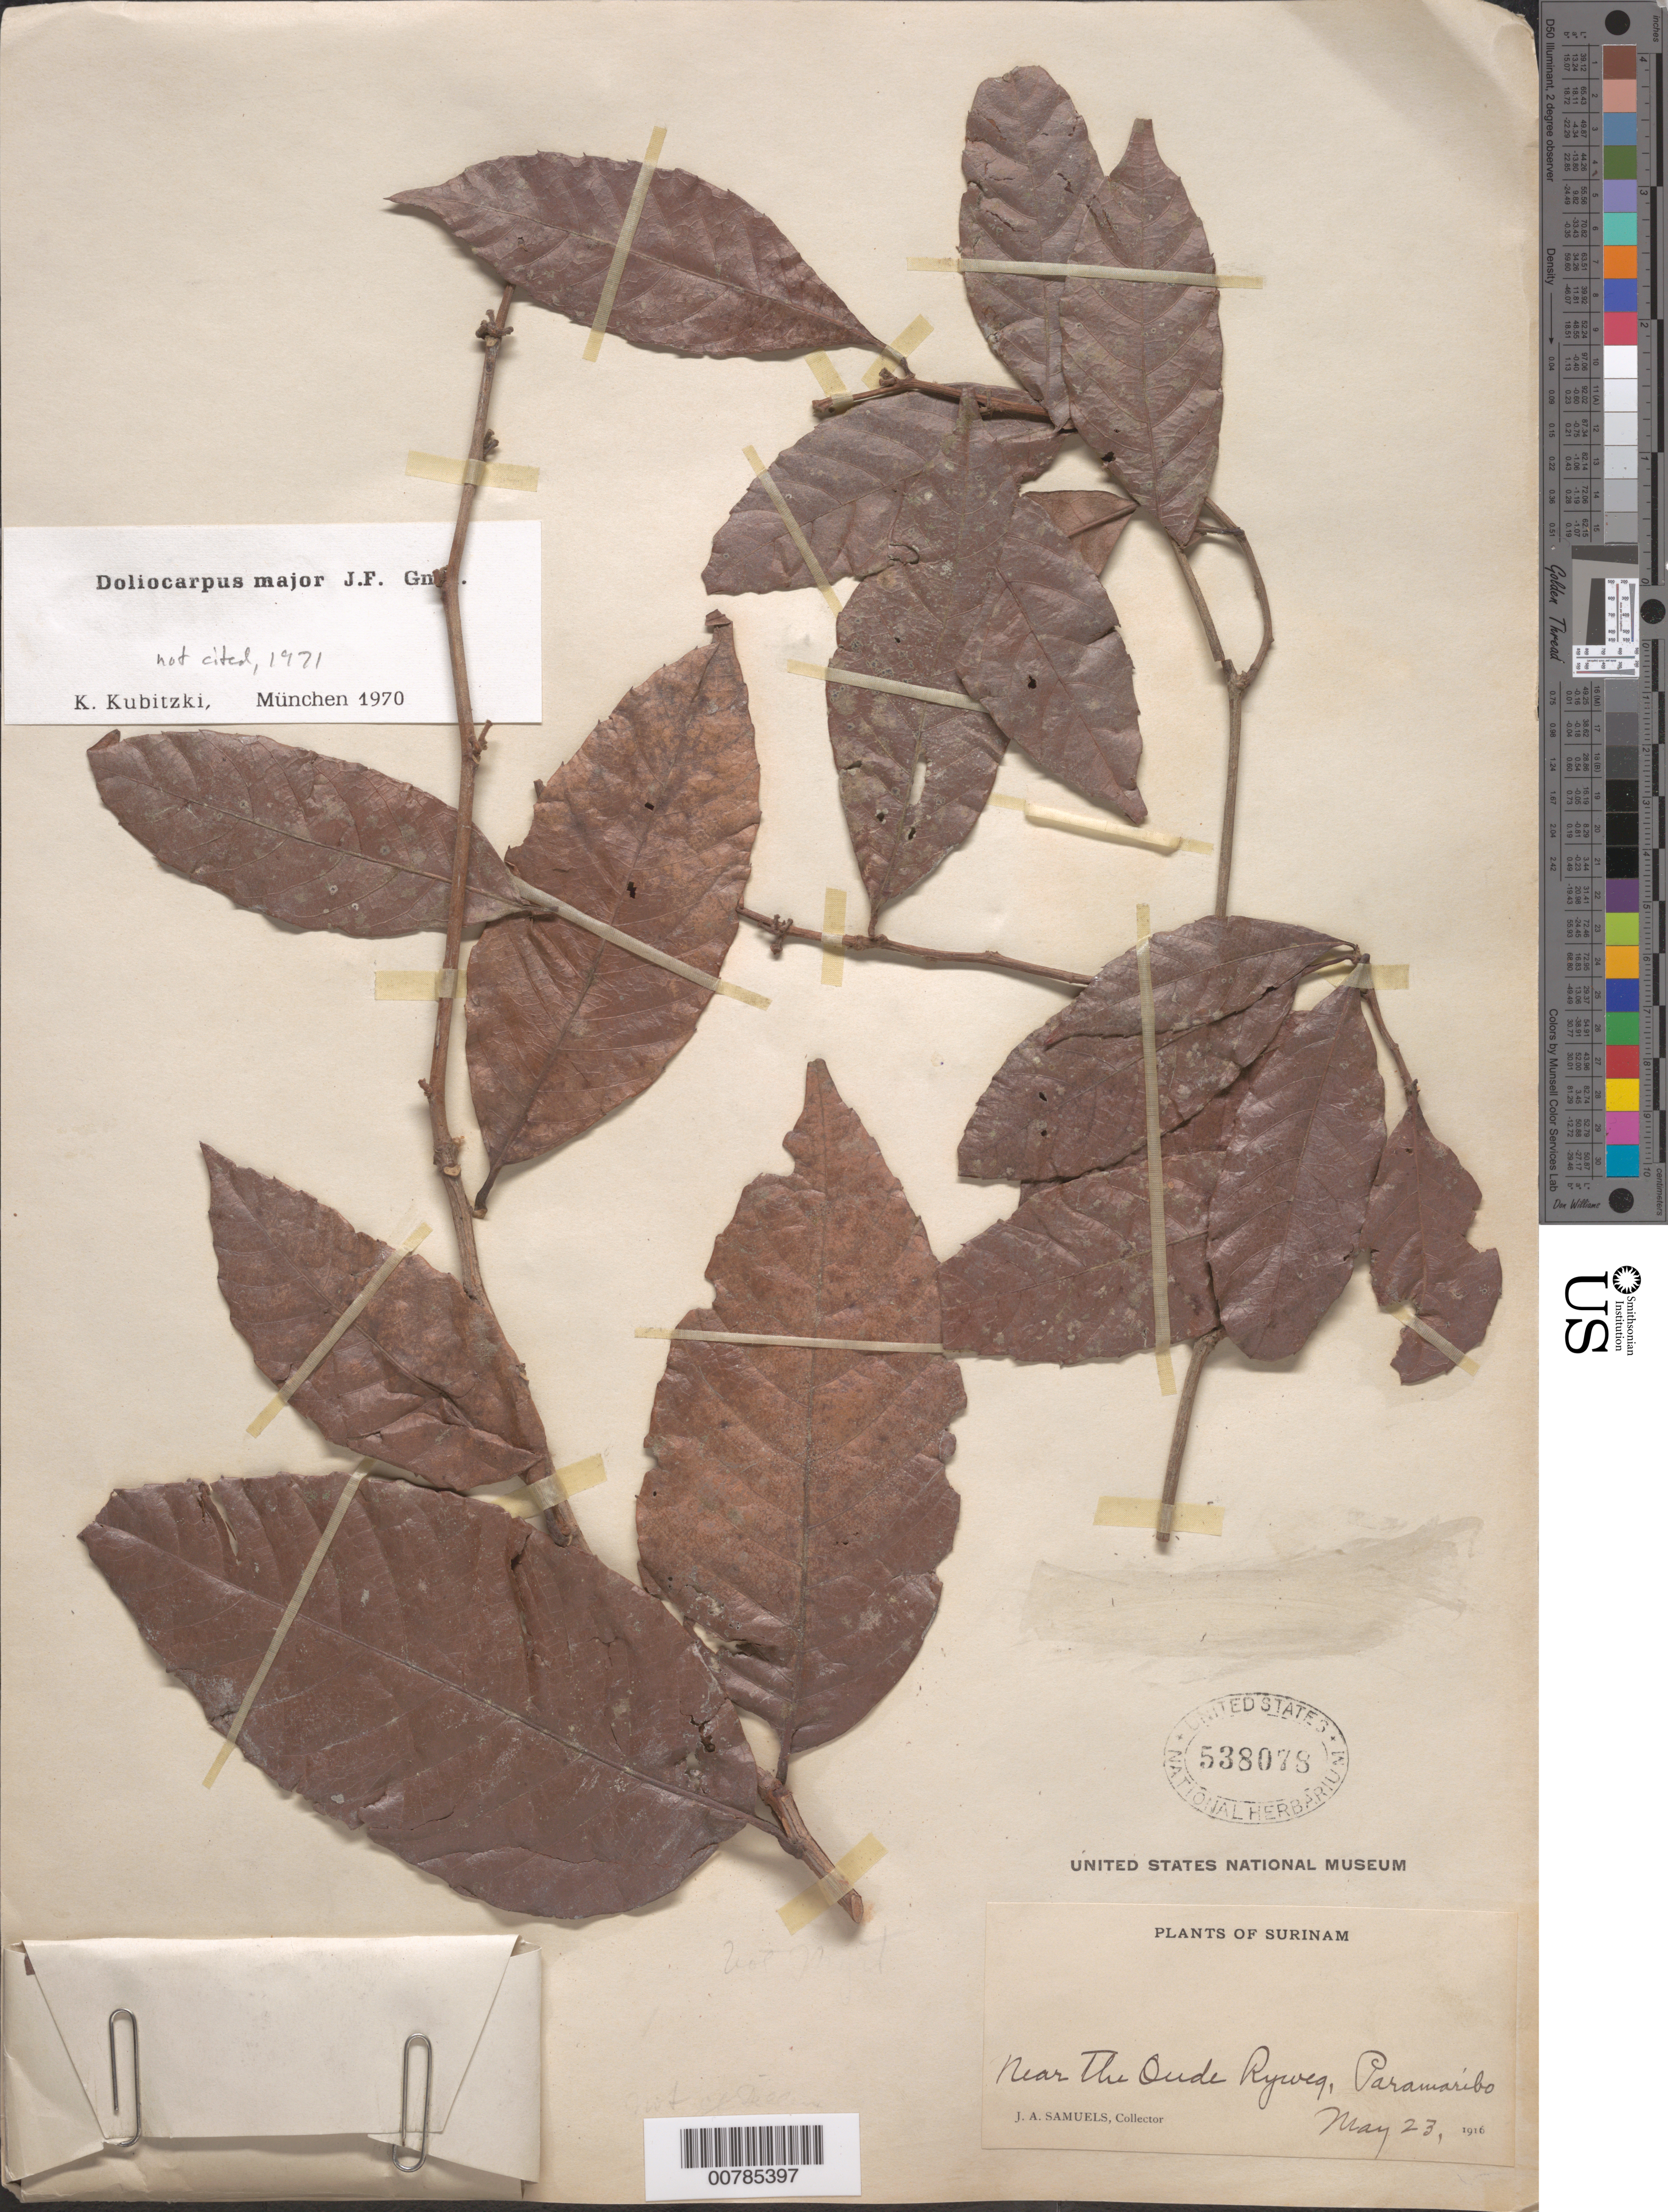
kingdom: Plantae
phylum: Tracheophyta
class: Magnoliopsida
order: Dilleniales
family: Dilleniaceae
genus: Doliocarpus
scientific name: Doliocarpus major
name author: J.F. Gmel.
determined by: Kubitzki, K.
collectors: J. A. Samuels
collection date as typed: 23-May-16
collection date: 1916-05-23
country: Suriname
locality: Paramaribo, near Oude Ryweg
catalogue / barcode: US 538078